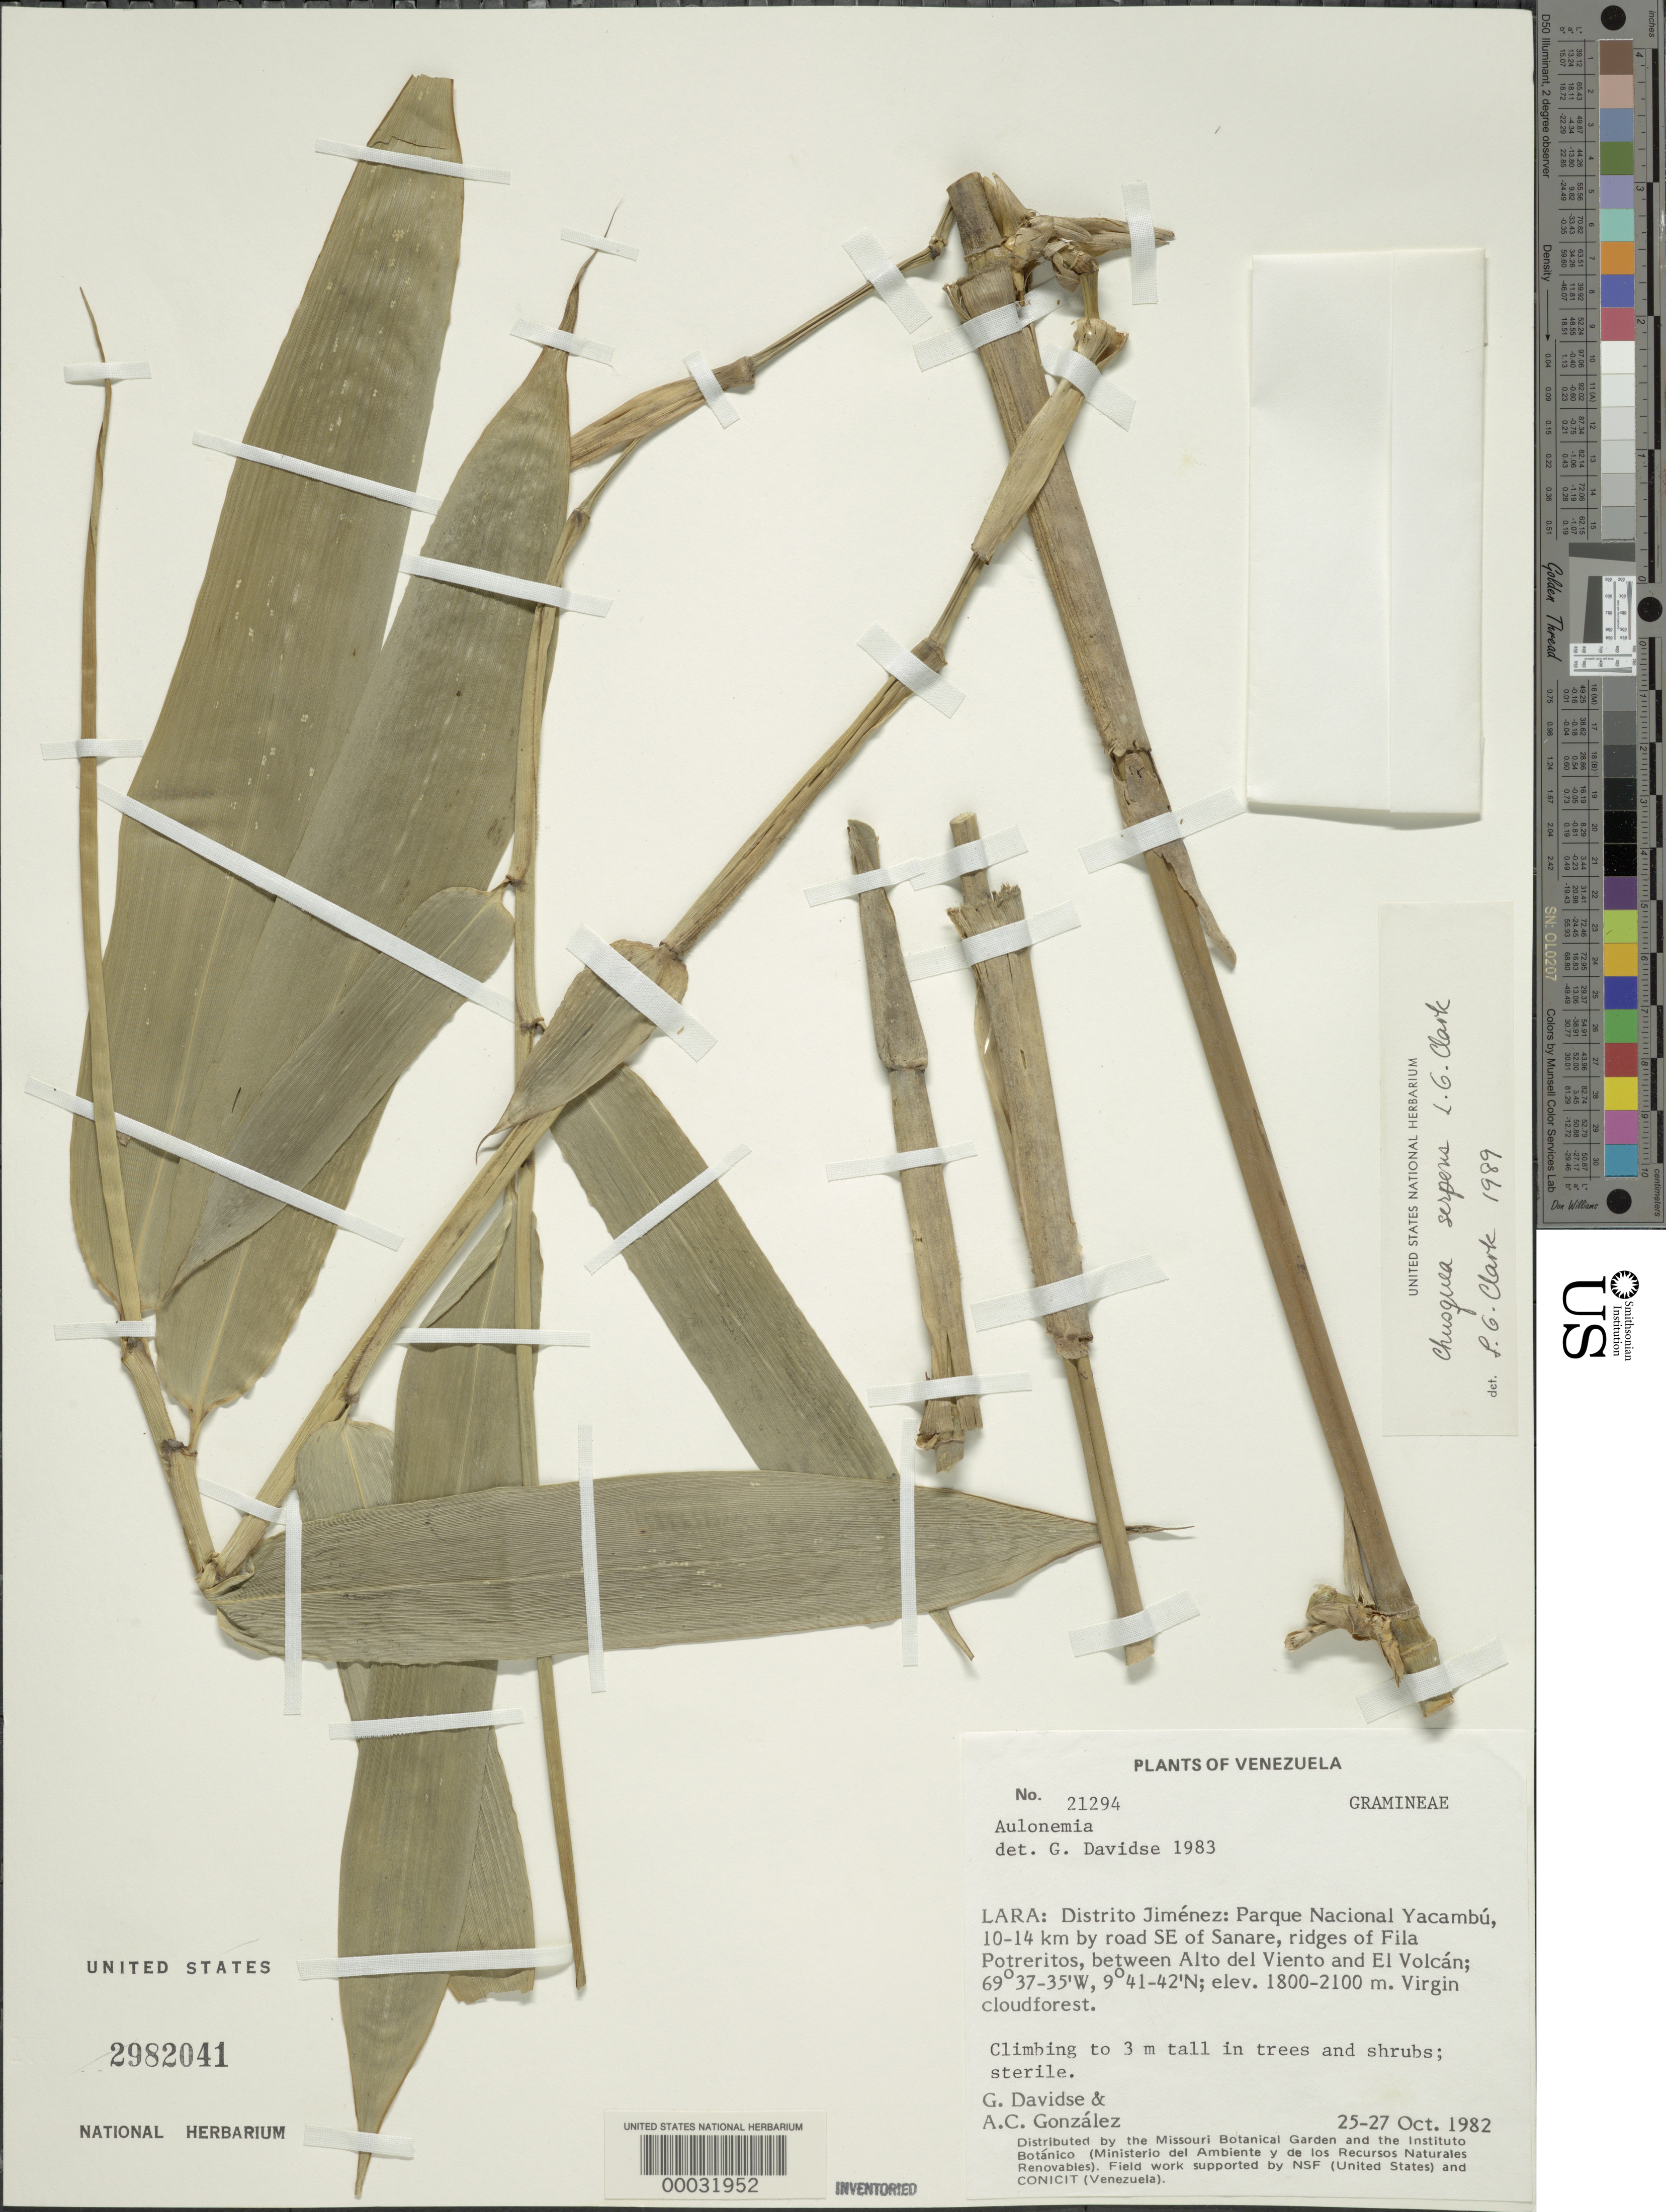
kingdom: Plantae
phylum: Tracheophyta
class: Liliopsida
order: Poales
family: Poaceae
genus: Chusquea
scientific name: Chusquea serpens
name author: L.G. Clark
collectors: G. Davidse & A. C. González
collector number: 21294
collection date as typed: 25 Oct 1982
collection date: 1982-10-25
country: Venezuela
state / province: Lara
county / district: Jiménez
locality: Jimenez, parque nacional yacambu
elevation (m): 1088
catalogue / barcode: US 2982041